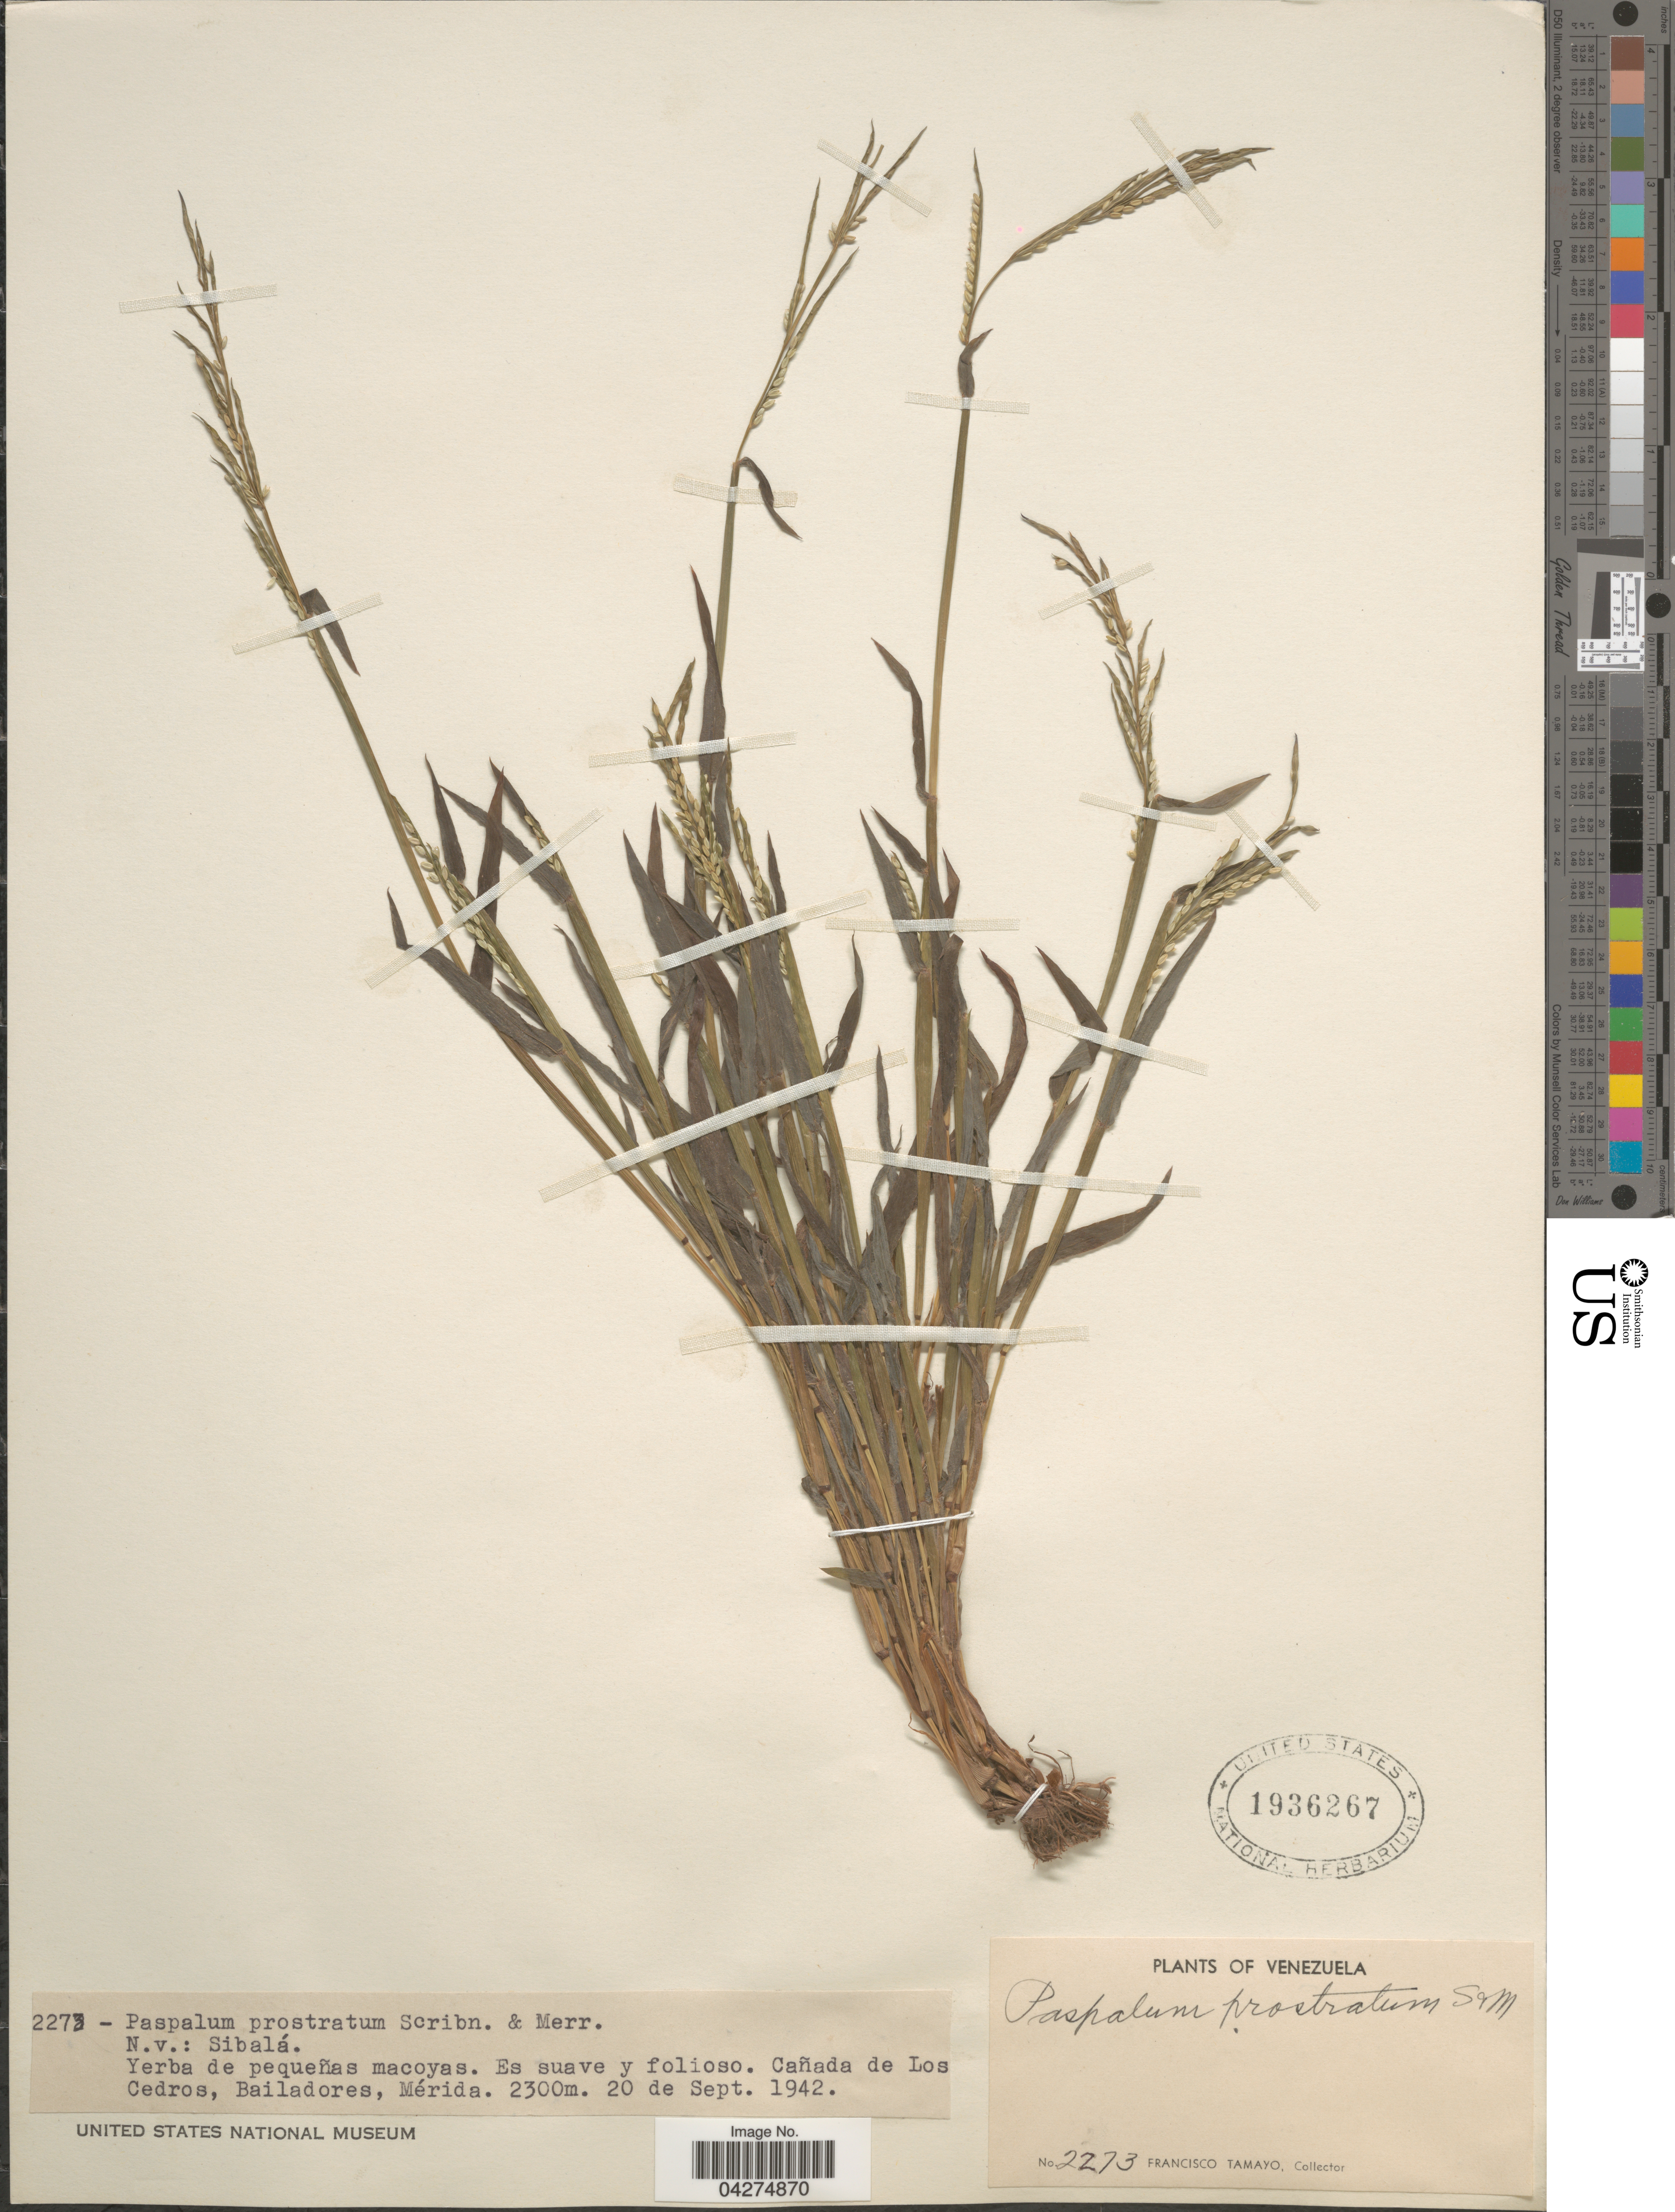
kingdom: Plantae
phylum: Tracheophyta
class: Liliopsida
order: Poales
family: Poaceae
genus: Paspalum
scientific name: Paspalum prostratum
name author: Scribn. & Merr.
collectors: F. Tamayo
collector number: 2273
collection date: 1942-09-20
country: Venezuela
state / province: Merida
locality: Cañada de Los Cedros, Bailadores.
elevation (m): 2300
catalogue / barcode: US 1936267